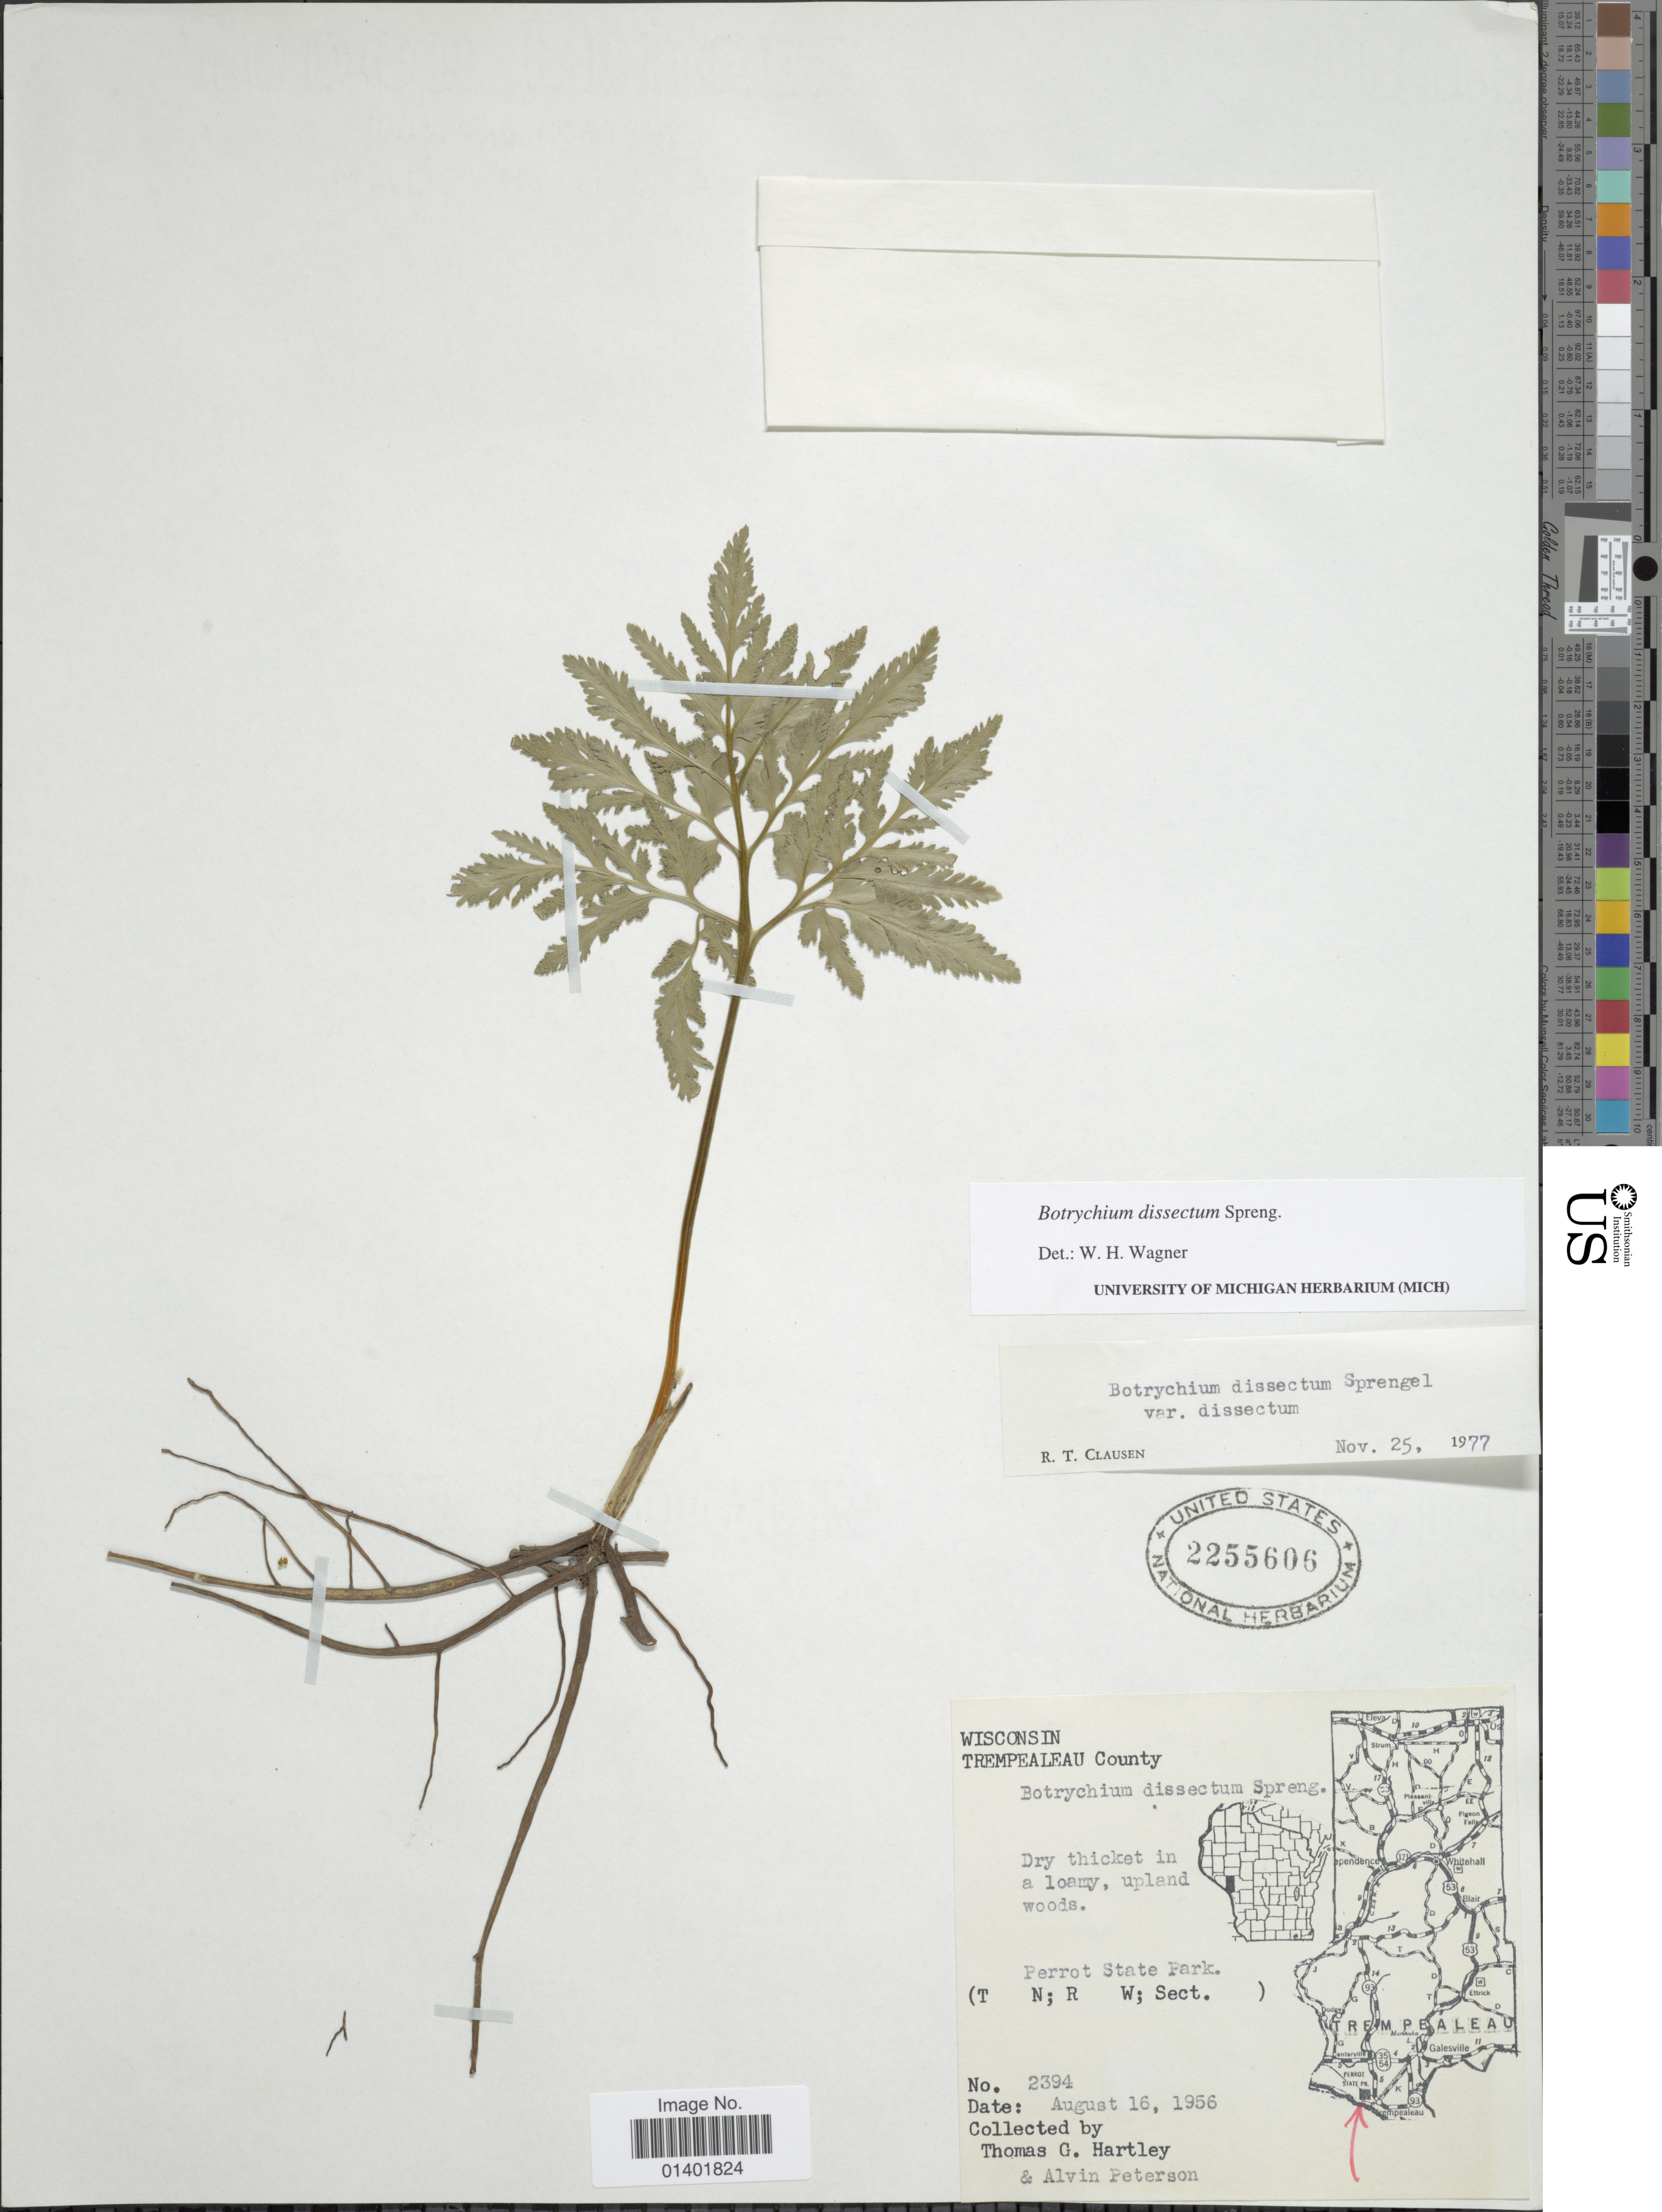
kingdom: Plantae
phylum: Tracheophyta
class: Polypodiopsida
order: Ophioglossales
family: Ophioglossaceae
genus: Botrychium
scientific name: Botrychium dissectum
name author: Spreng.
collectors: T. G. Hartley & A. M. Peterson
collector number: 2394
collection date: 1965-08-16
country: United States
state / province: Wisconsin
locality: Perrot State Park.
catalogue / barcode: US 2255606